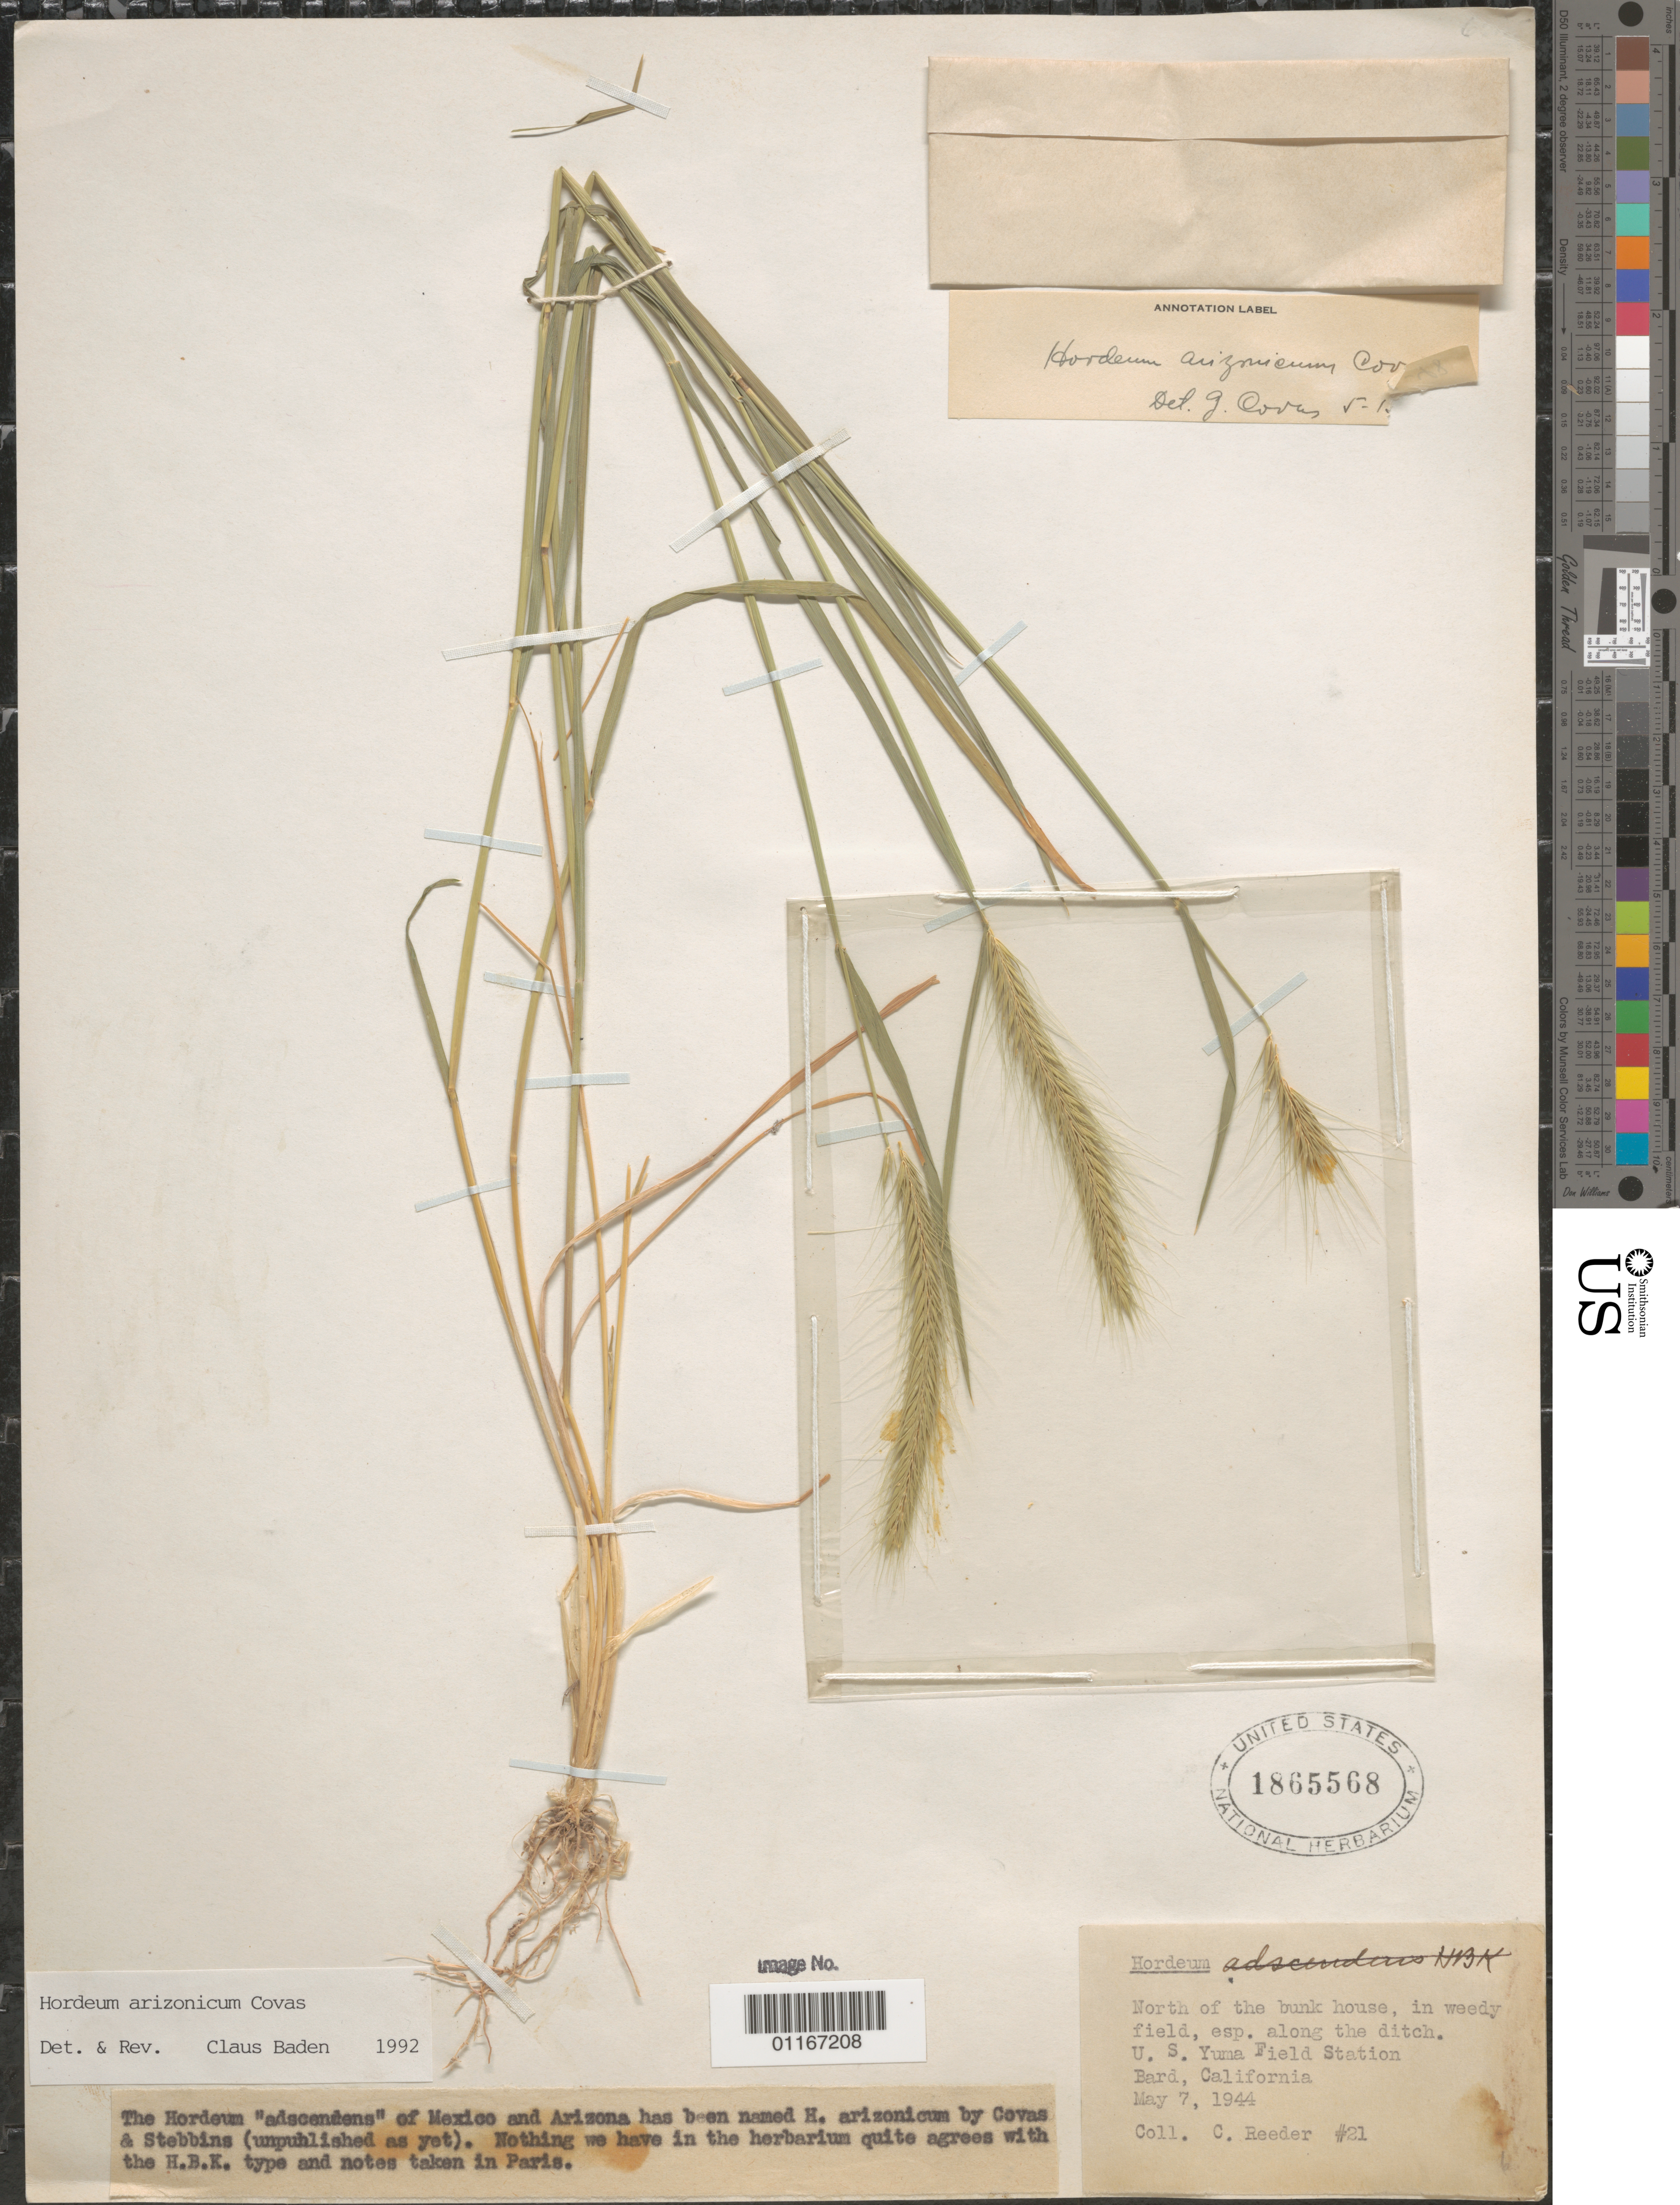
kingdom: Plantae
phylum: Tracheophyta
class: Liliopsida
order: Poales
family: Poaceae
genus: Hordeum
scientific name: Hordeum arizonicum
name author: Covas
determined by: Baden, C.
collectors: C. Reeder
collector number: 21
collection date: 1944-05-07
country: United States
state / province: California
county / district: Imperial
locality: US Yuma Field Station Bard, California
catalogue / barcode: US 1865568